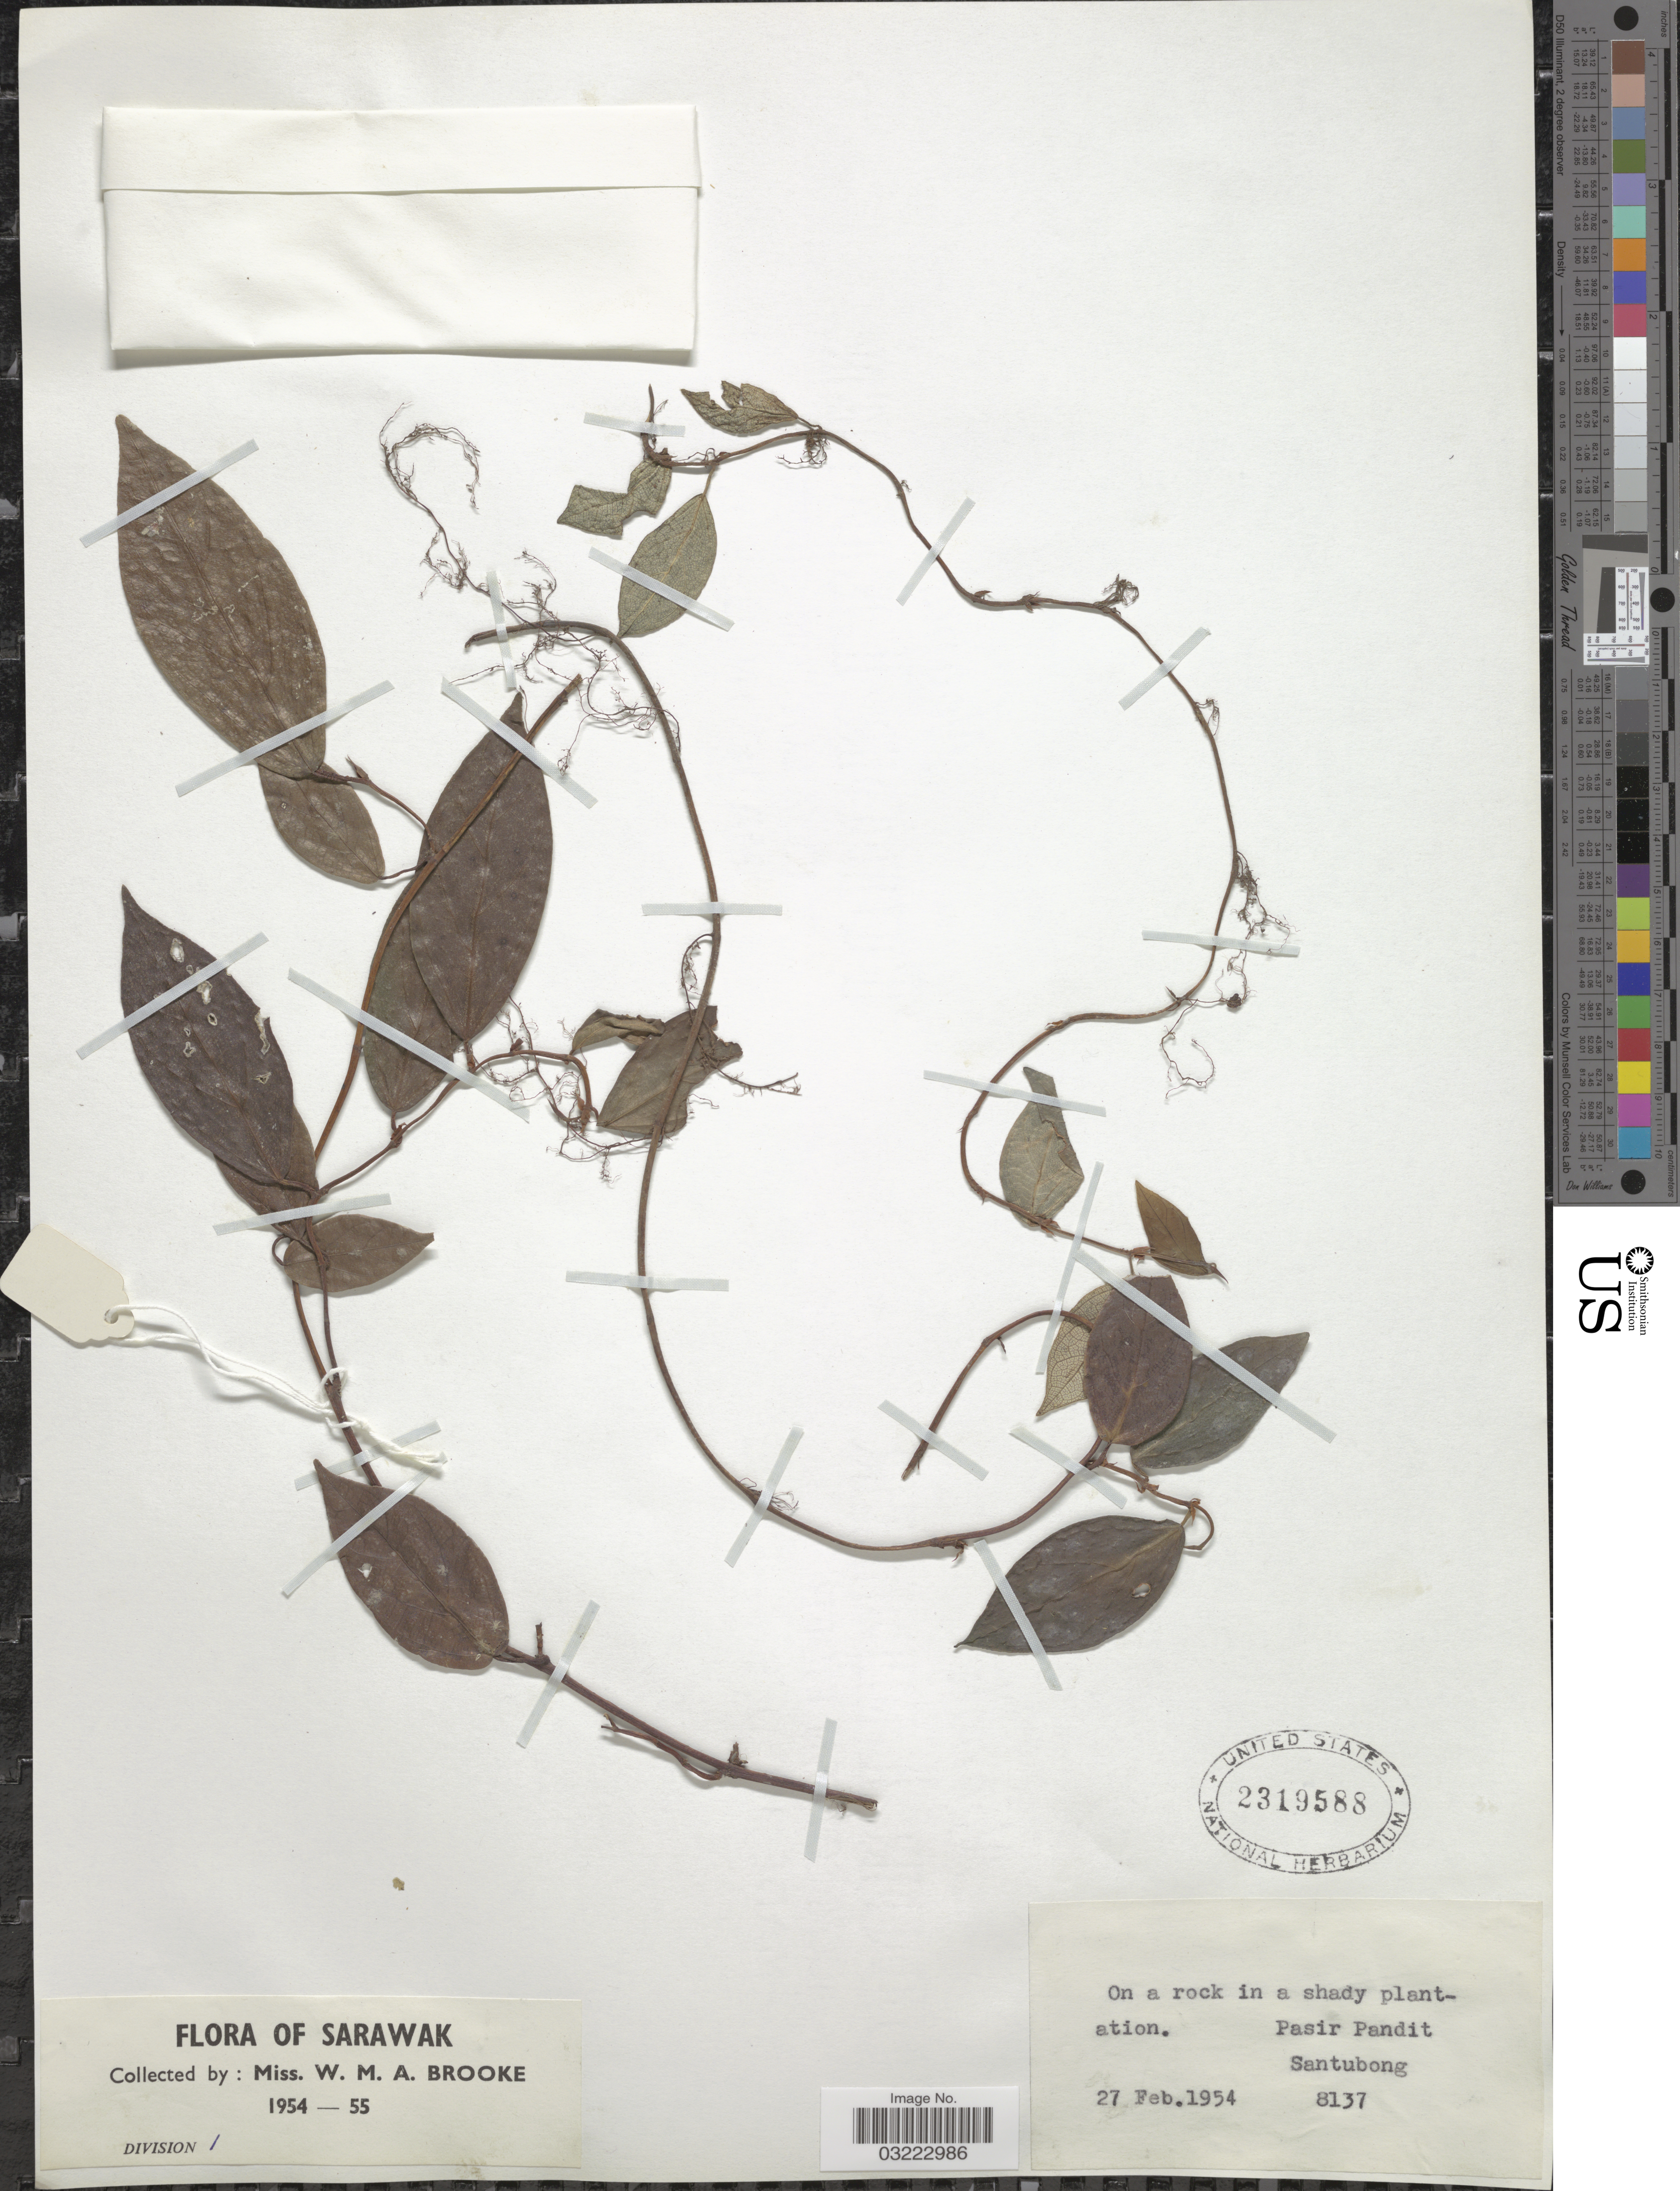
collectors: W. Brooke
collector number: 8137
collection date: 1954-02-27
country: Malaysia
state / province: Sarawak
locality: Pasir Pandit Santubong.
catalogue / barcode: US 2319588